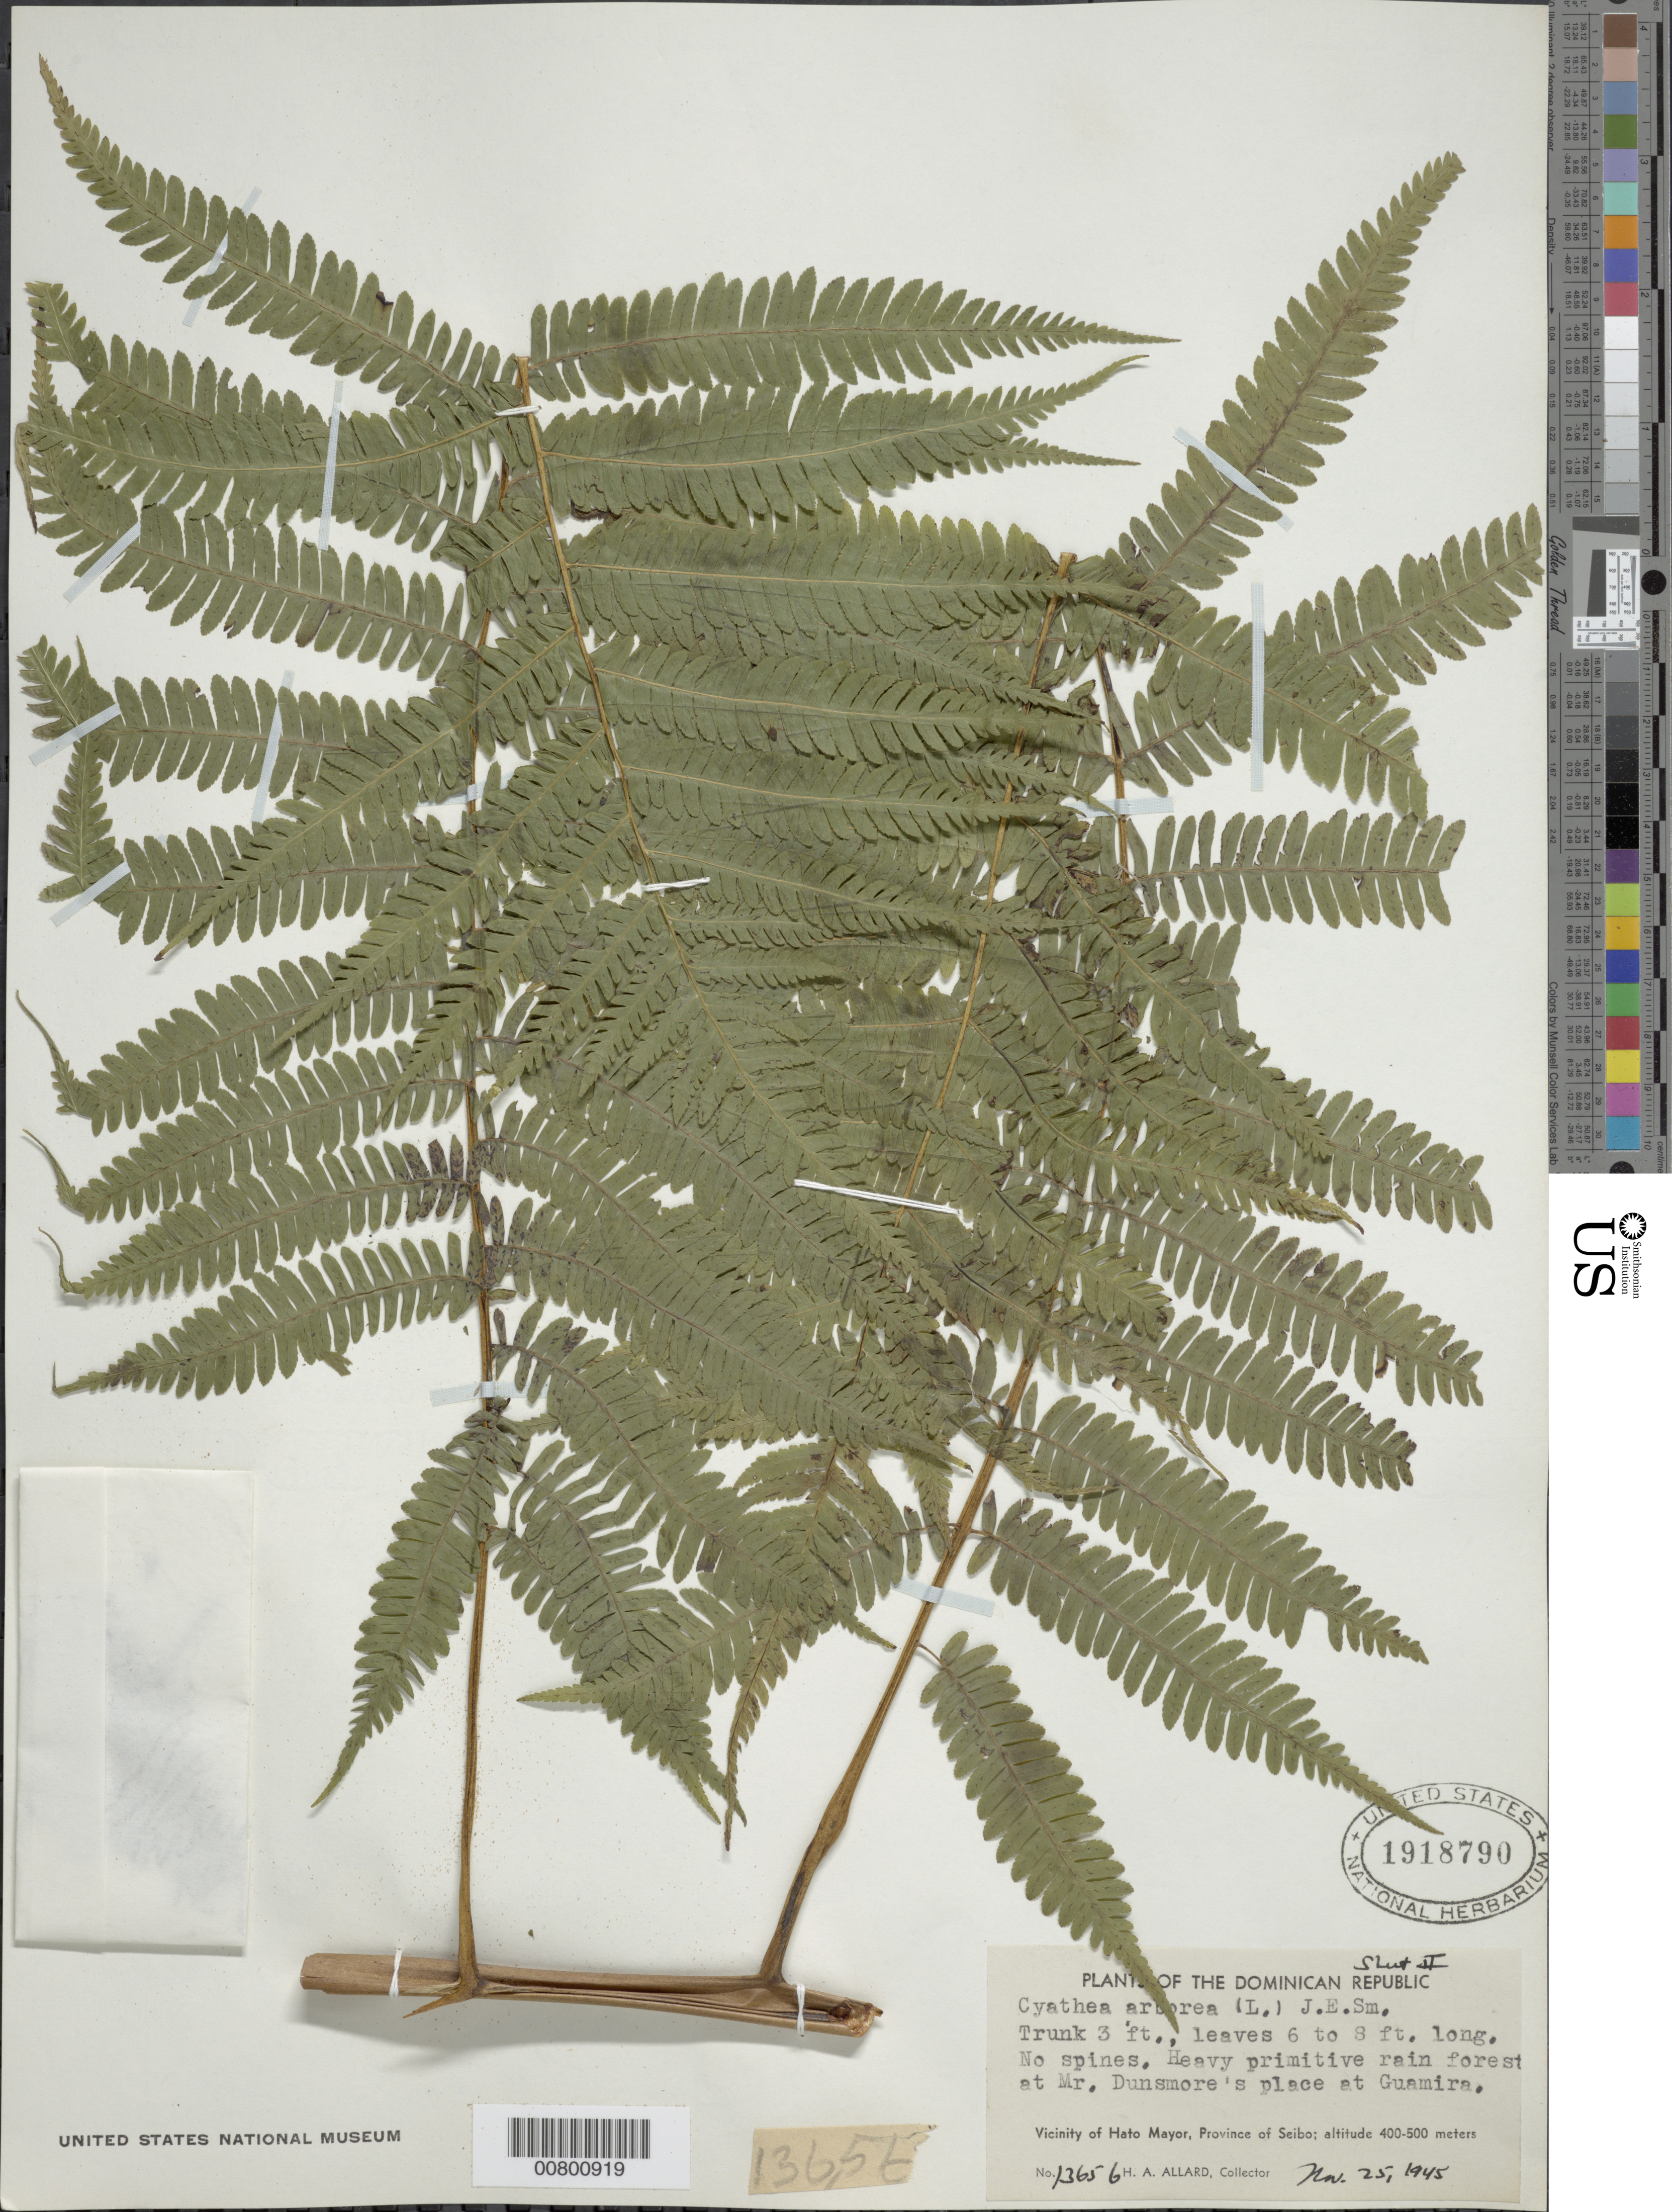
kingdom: Plantae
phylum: Tracheophyta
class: Polypodiopsida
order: Cyatheales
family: Cyatheaceae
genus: Cyathea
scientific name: Cyathea arborea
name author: (L.) Sm.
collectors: H. A. Allard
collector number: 13656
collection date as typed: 25 Nov 1945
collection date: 1945-11-25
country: Dominican Republic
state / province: El Seibo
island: Hispaniola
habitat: Heavy primitive rainforest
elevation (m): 400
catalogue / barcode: US 1918790